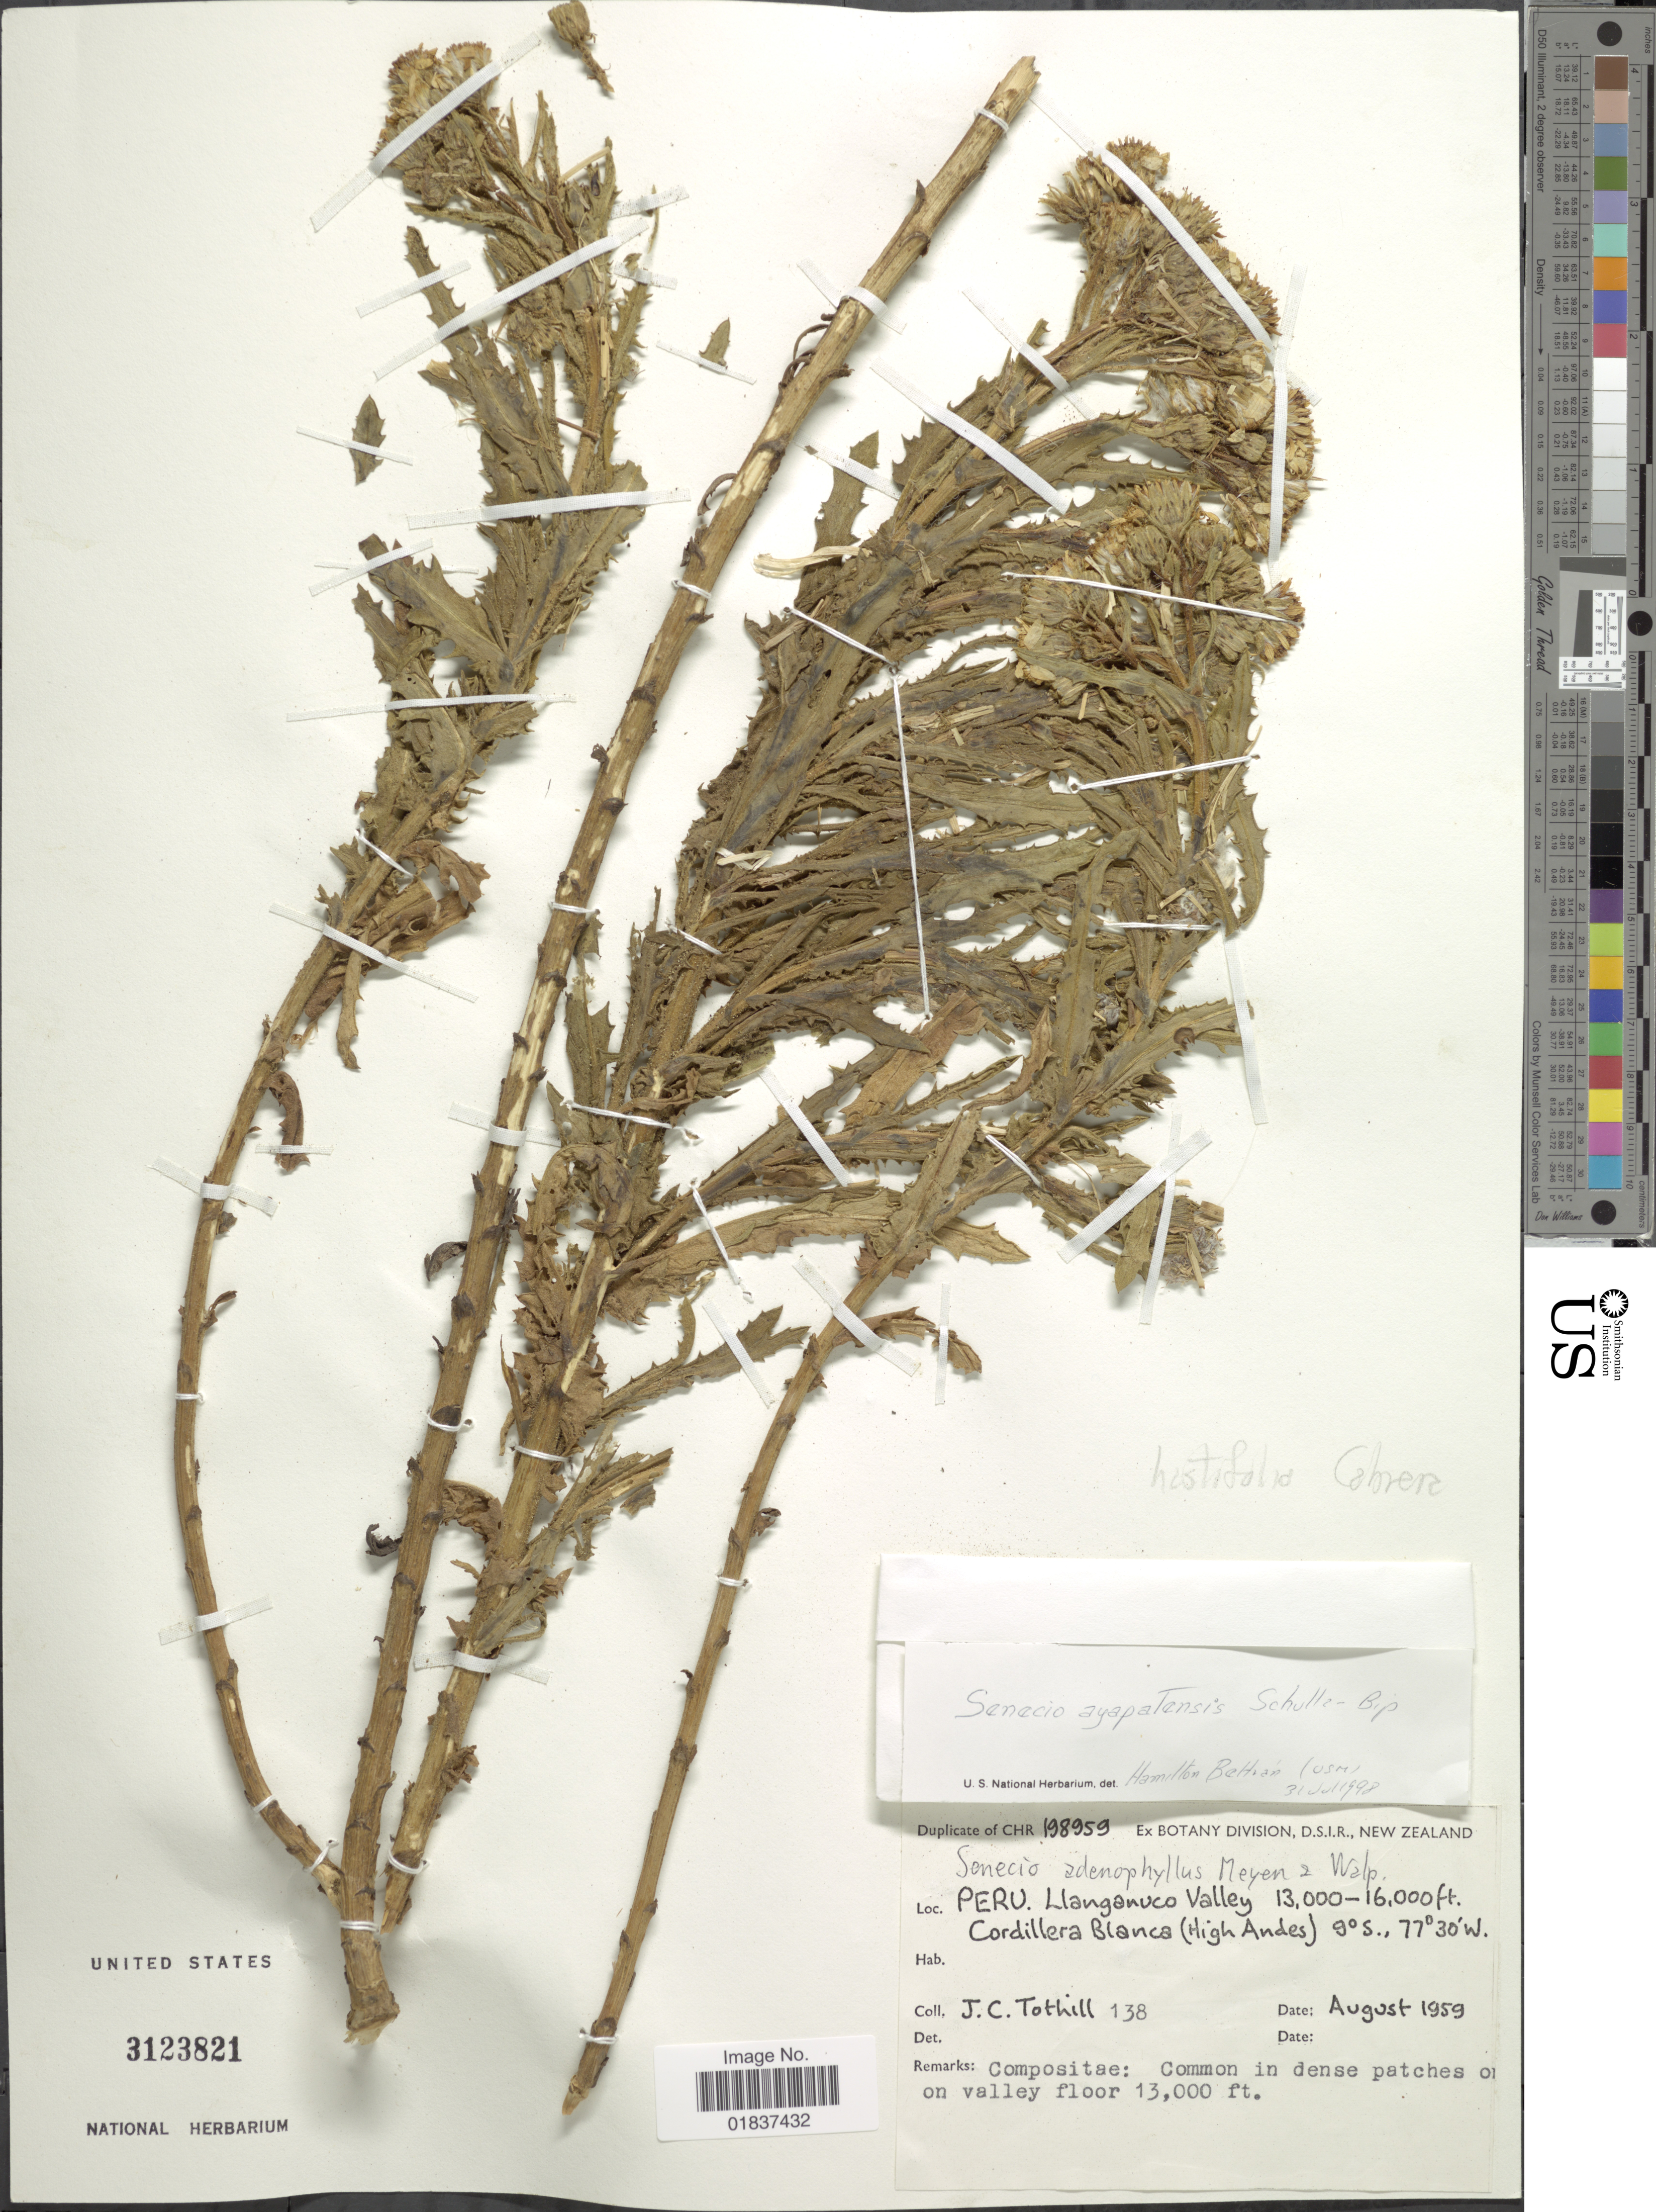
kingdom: Plantae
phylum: Tracheophyta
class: Magnoliopsida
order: Asterales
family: Asteraceae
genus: Senecio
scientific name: Senecio ayapatensis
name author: Sch. Bip.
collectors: J. C. Tothill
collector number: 138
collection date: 1959-08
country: Peru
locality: Llanganuco Valley. Cordillera Blanca (High Andes)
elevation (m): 3962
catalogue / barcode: US 3123821